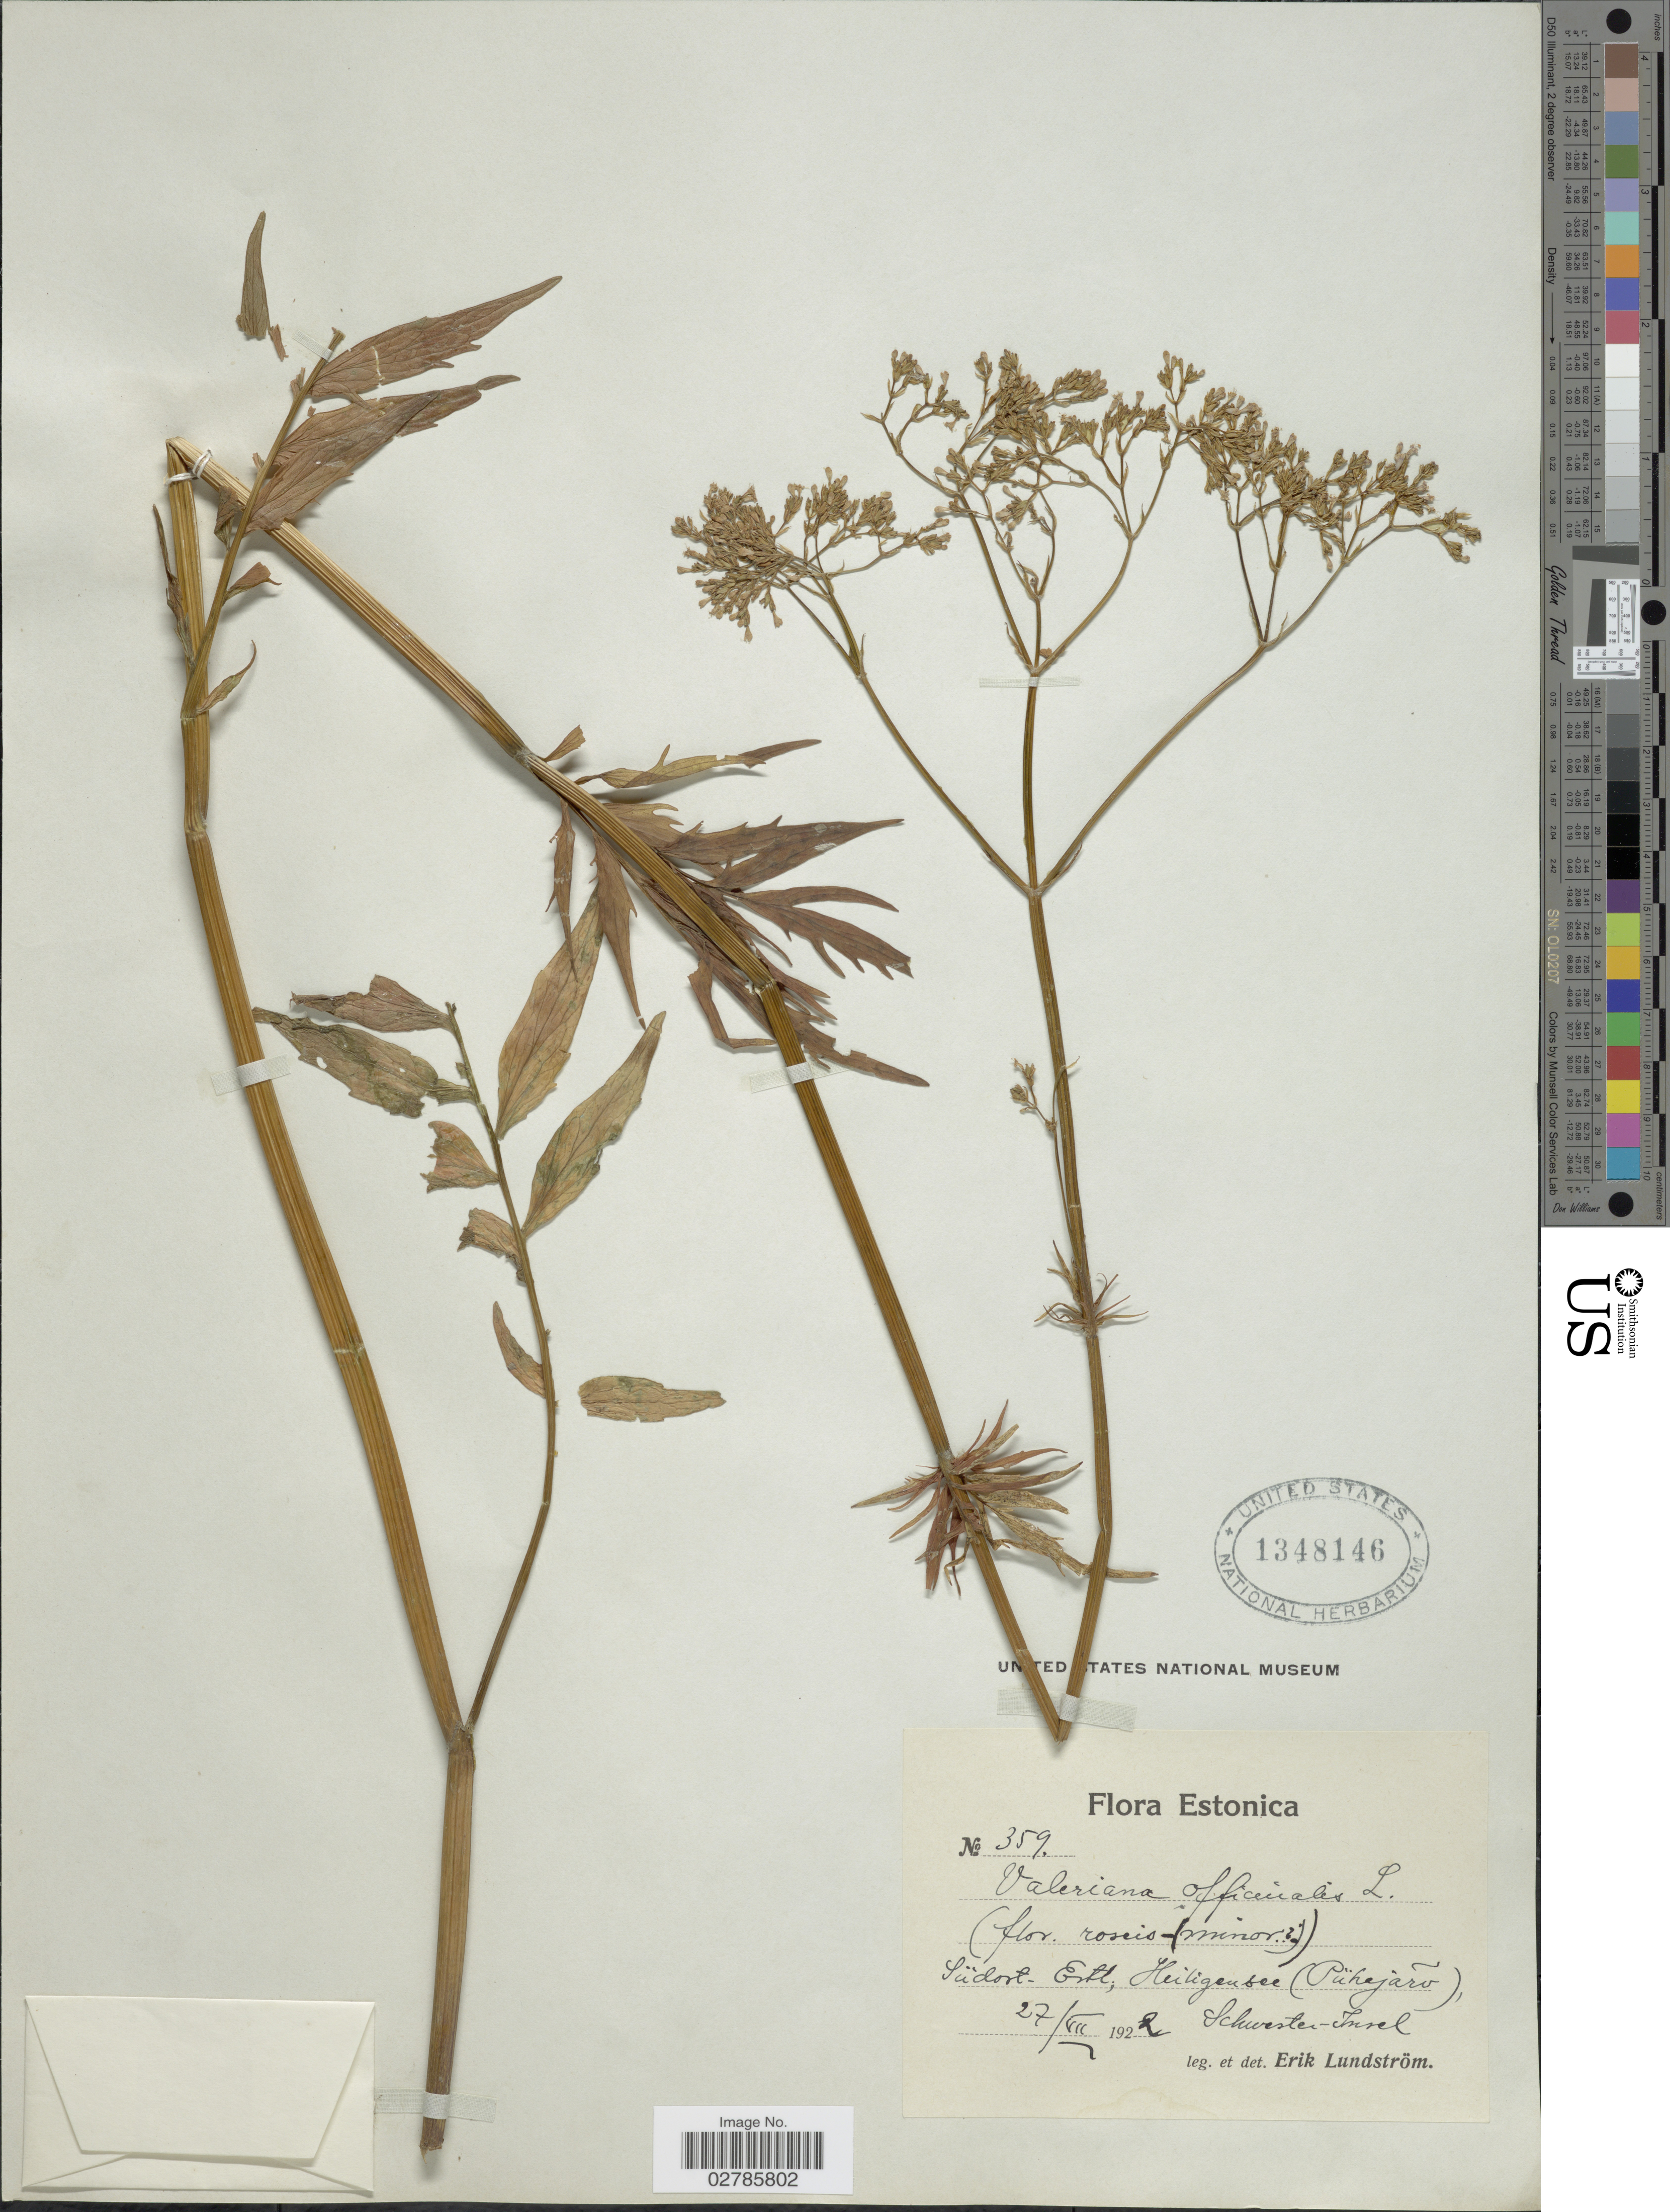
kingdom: Plantae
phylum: Tracheophyta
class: Magnoliopsida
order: Dipsacales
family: Caprifoliaceae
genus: Valeriana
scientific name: Valeriana officinalis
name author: L.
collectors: E. Lundström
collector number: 359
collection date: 1922-07-27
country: Estonia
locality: Estonica. Südost. Estl., Heiligensee (Pühejarv), Schwester-Insel.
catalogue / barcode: US 1348146